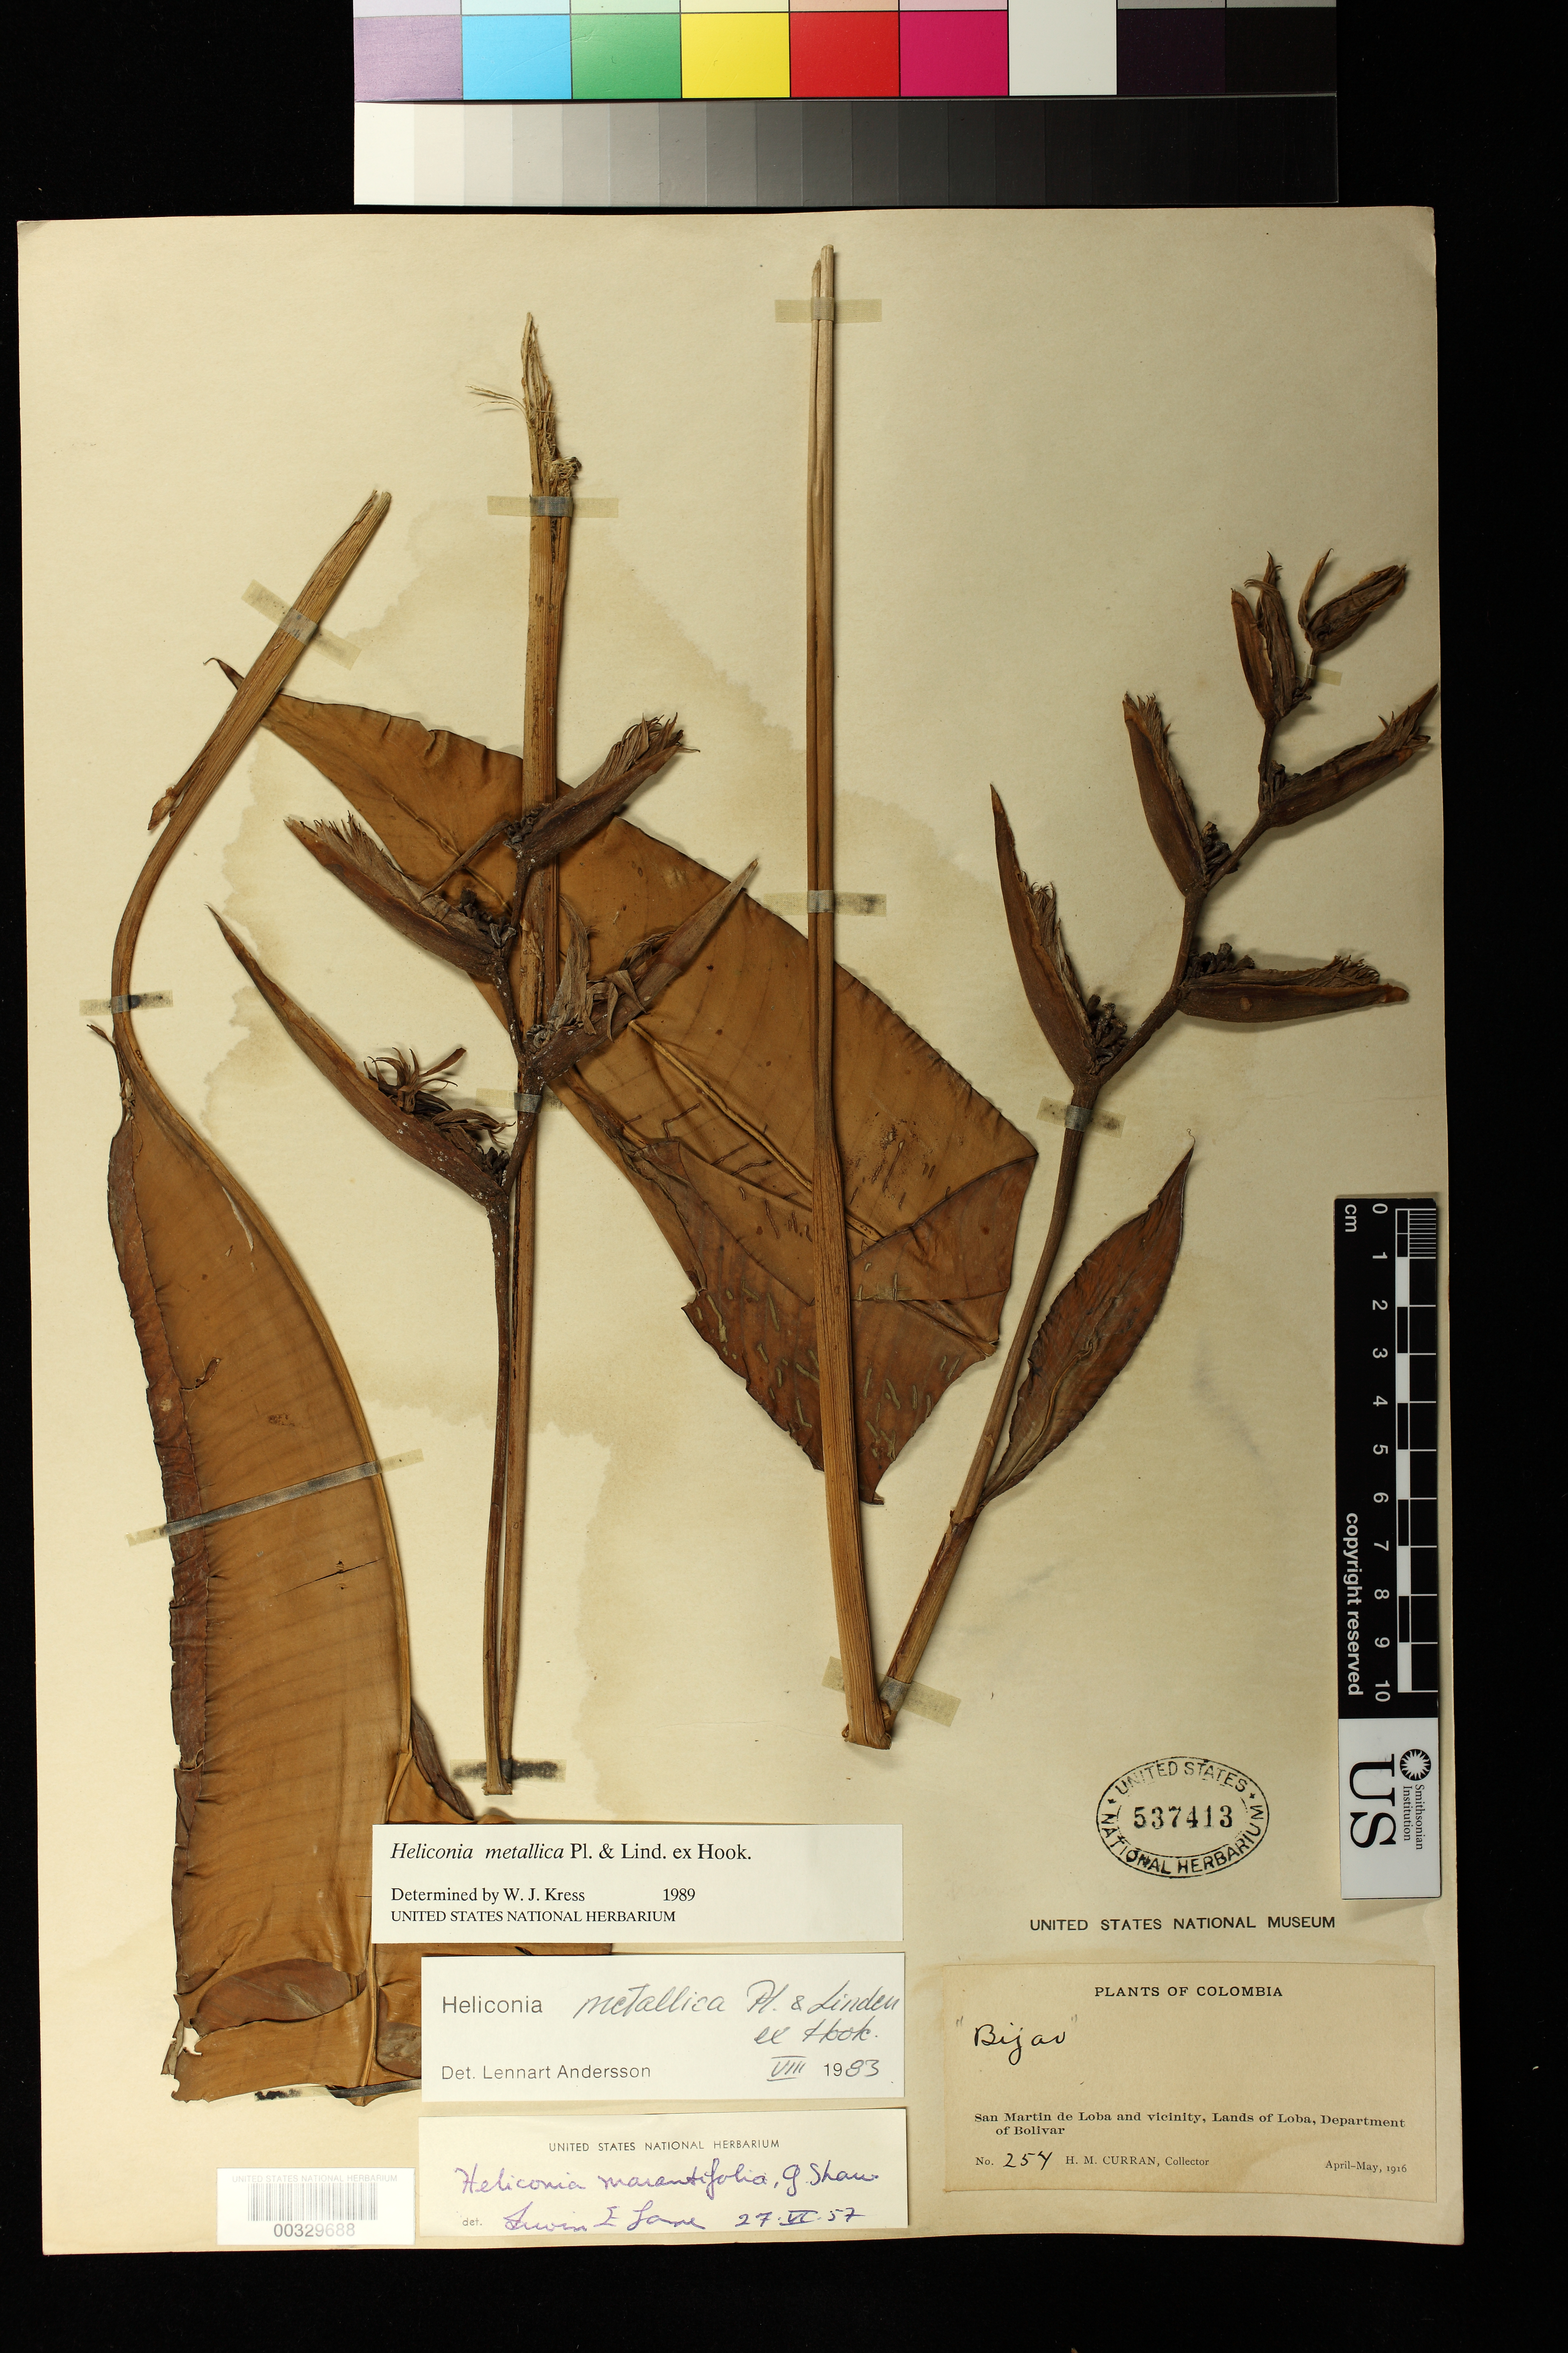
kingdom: Plantae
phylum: Tracheophyta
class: Liliopsida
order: Zingiberales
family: Heliconiaceae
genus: Heliconia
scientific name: Heliconia metallica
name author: Planch. & Linden ex Hook.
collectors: H. M. Curran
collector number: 254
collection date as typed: Apr 1916 to -- May 1916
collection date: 1916-04/1916-05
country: Colombia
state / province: Bolívar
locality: San Martin de Loba and vicinity, Lands of Loba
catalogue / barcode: US 537413